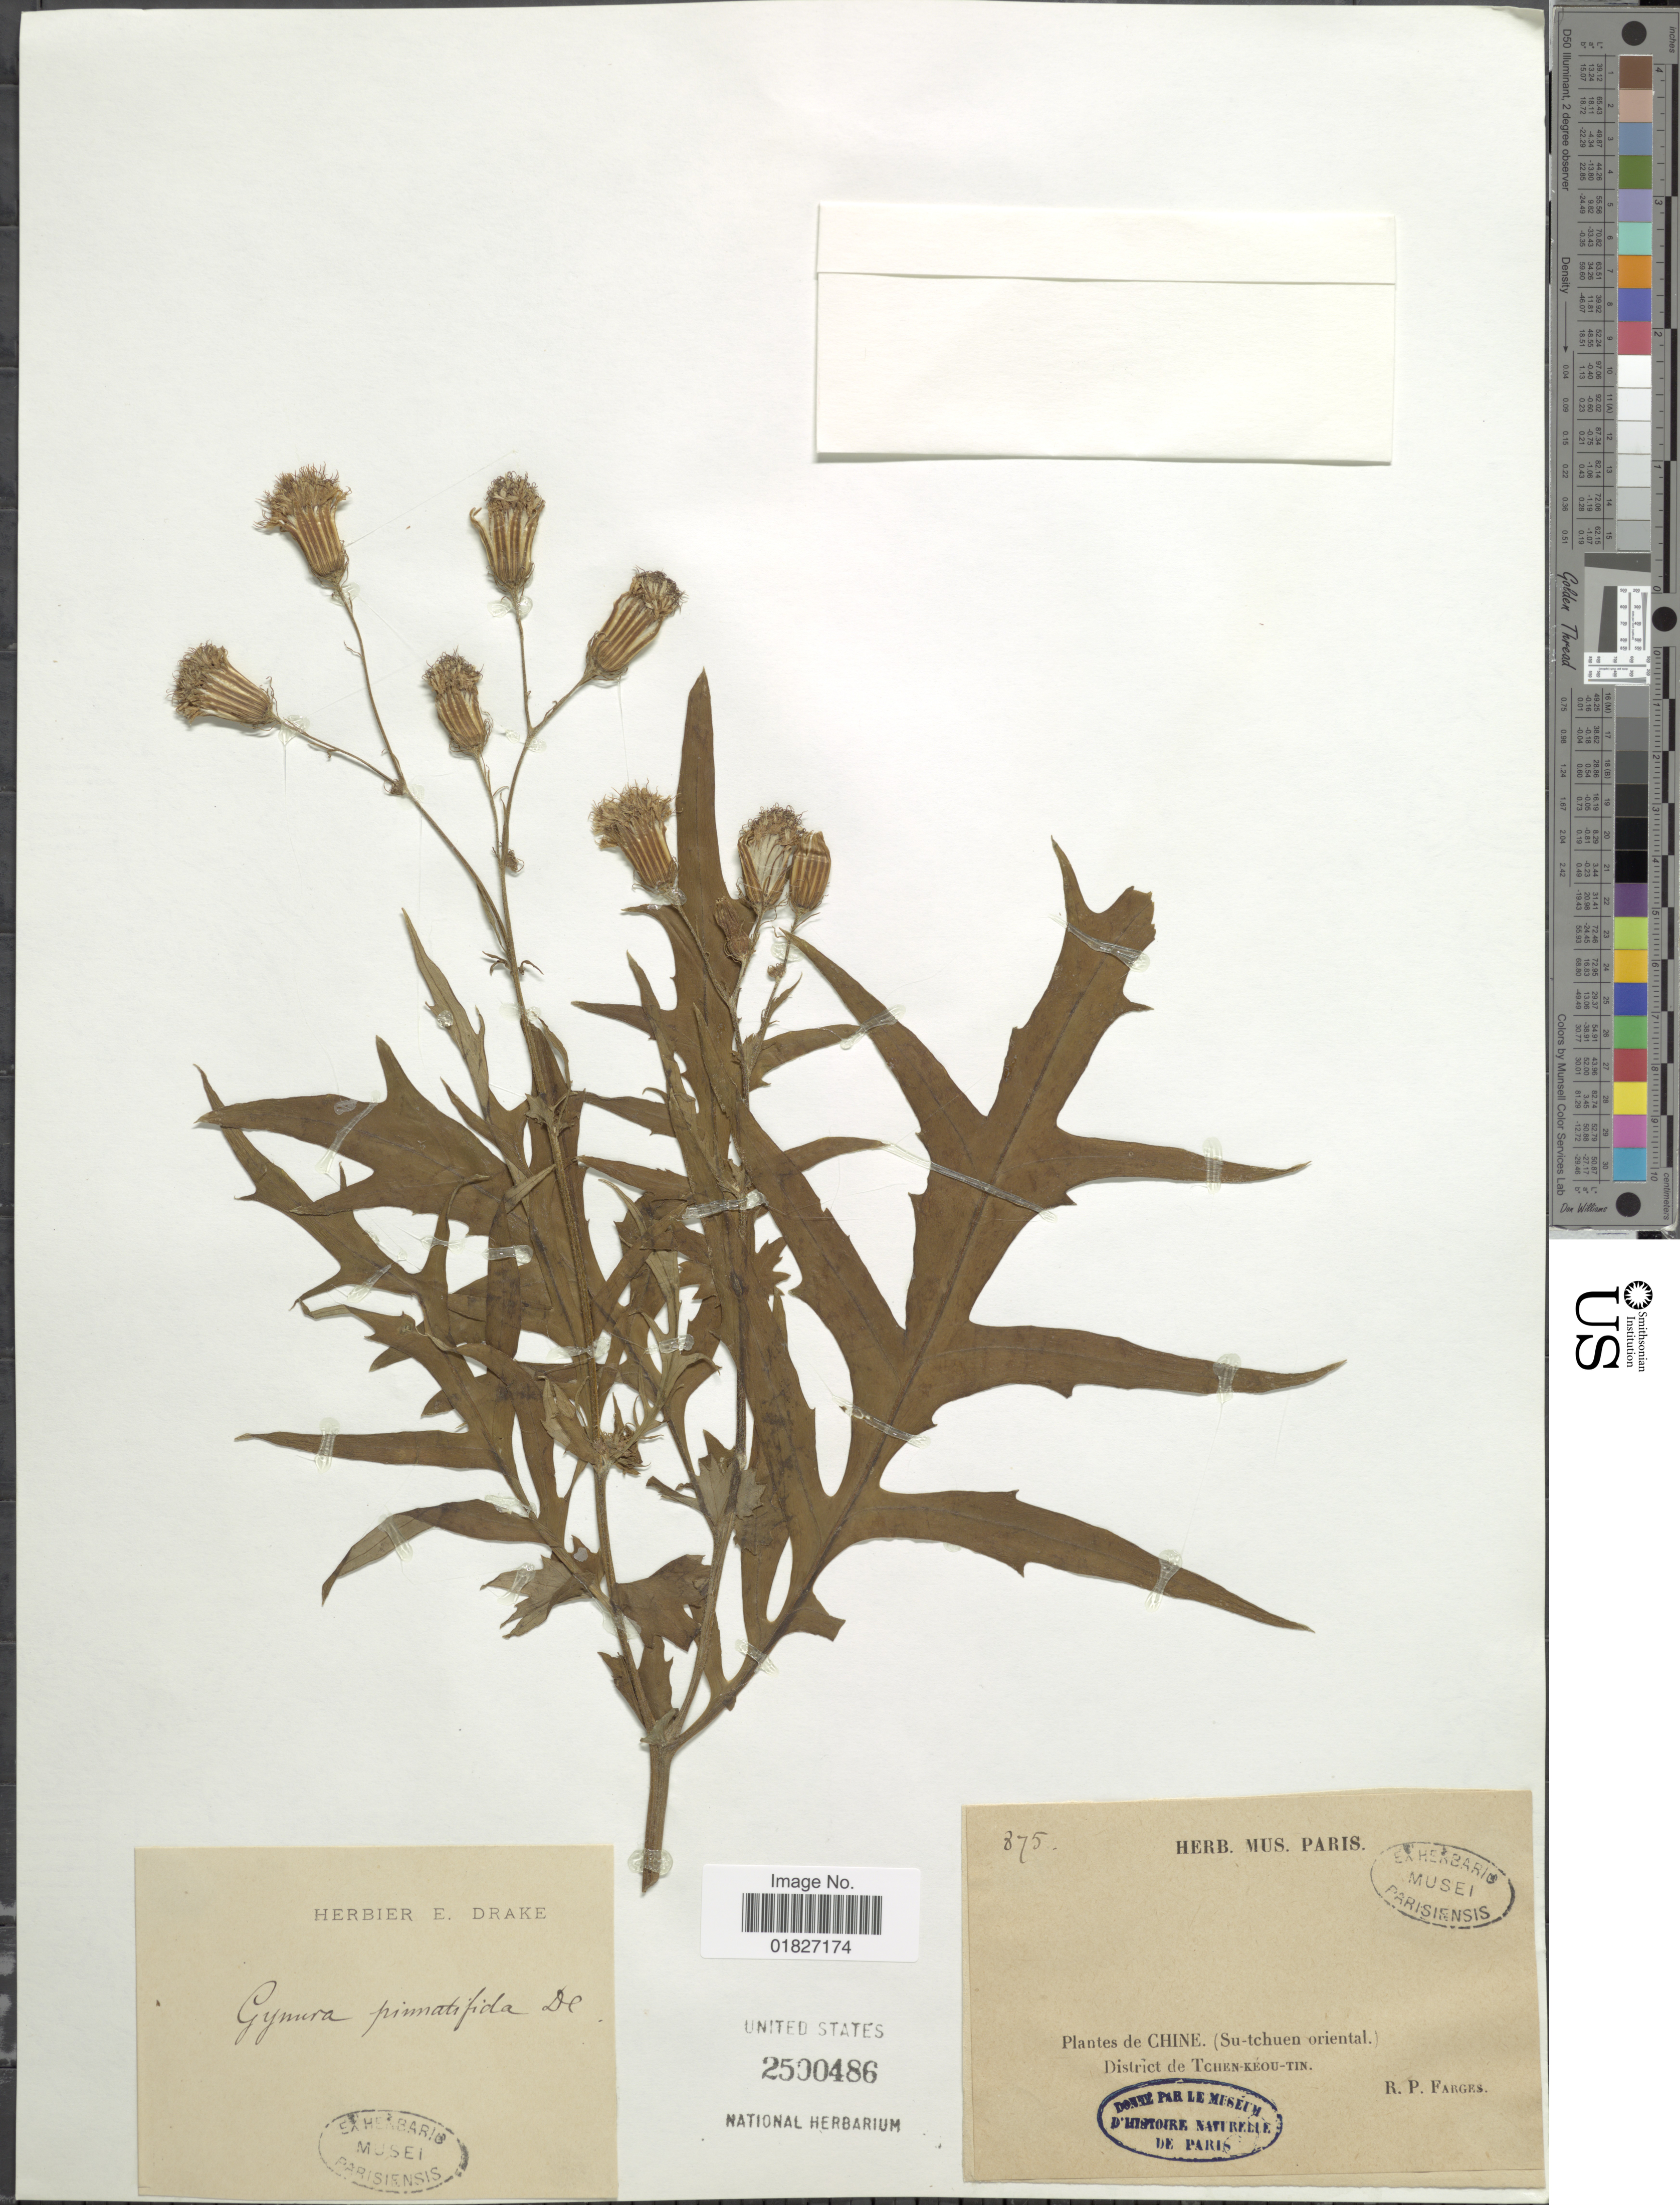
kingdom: Plantae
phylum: Tracheophyta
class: Magnoliopsida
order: Asterales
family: Asteraceae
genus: Gynura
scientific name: Gynura japonica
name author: (L. f.) Juel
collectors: R. Farges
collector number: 875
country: China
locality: Su-tchuen oriental, District de Tchen-Keou-Tin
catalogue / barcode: US 2500486